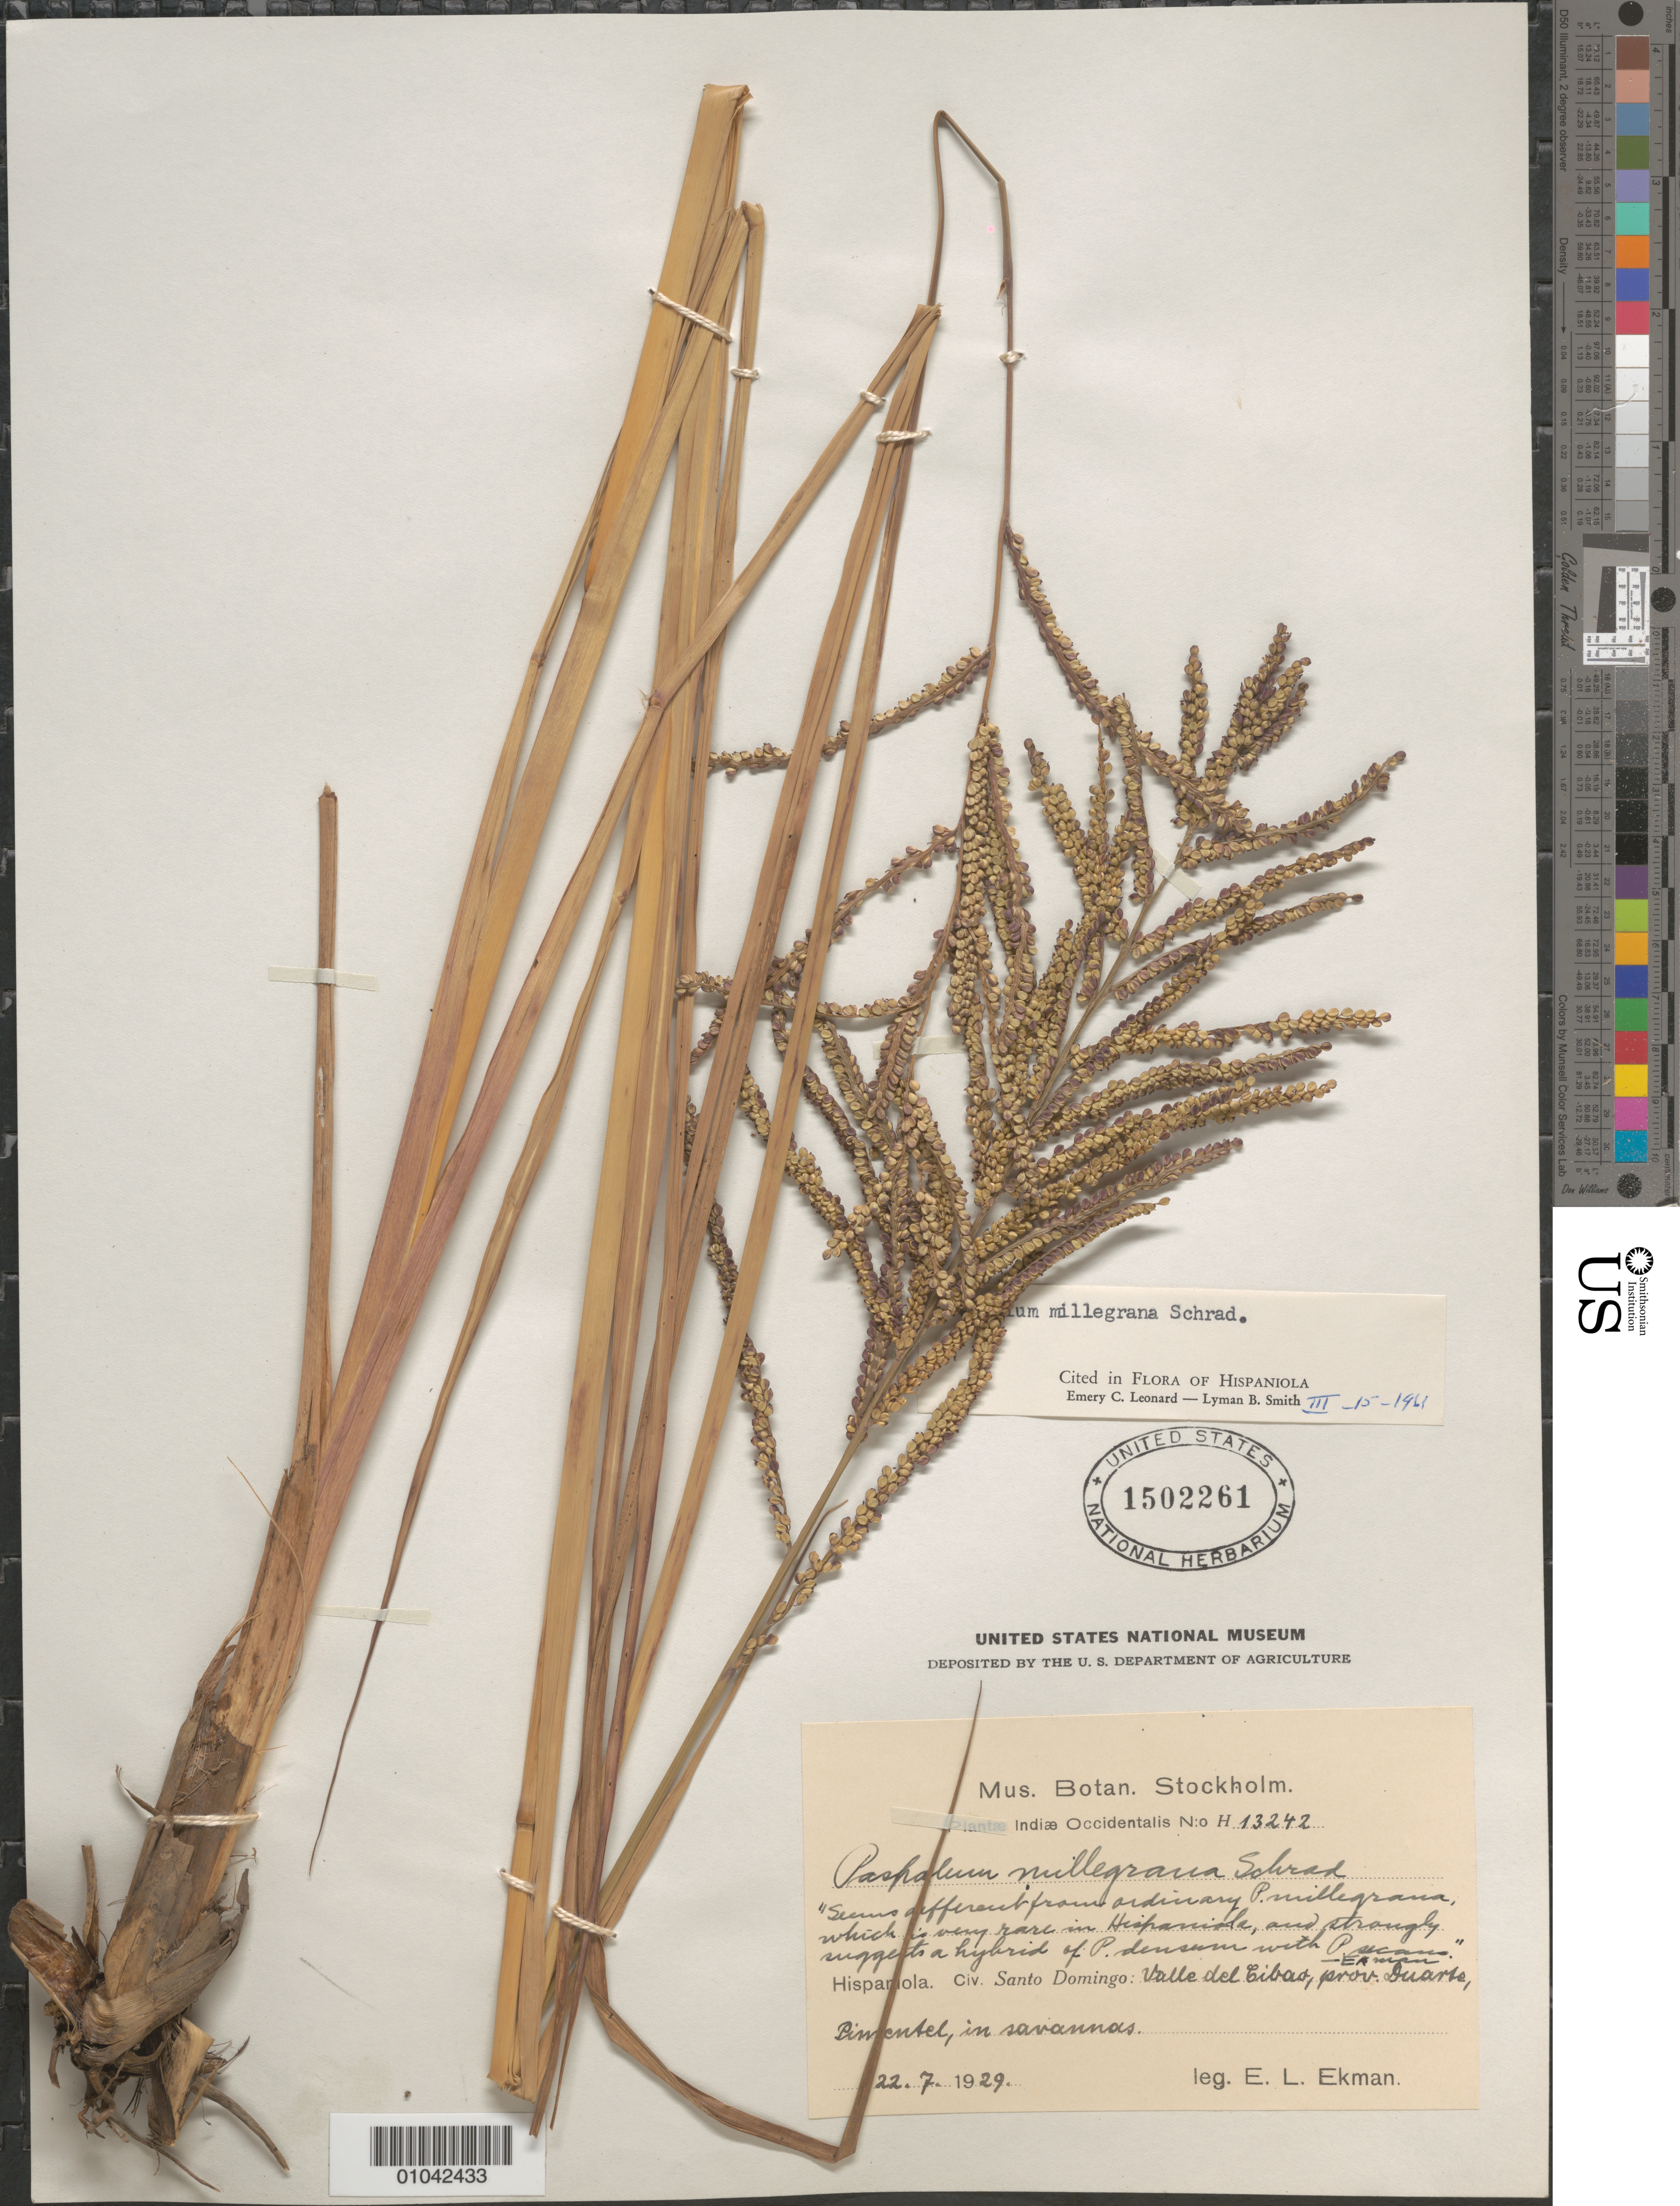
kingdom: Plantae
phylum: Tracheophyta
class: Liliopsida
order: Poales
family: Poaceae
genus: Paspalum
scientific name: Paspalum millegrana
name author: Schrad.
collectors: E. L. Ekman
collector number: H 13242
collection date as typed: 22 Jul 1929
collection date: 1929-07-22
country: Dominican Republic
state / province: Distrito Nacional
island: Hispaniola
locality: Valle del Cibao, prov. Duarte, Pimentel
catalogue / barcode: US 1502261